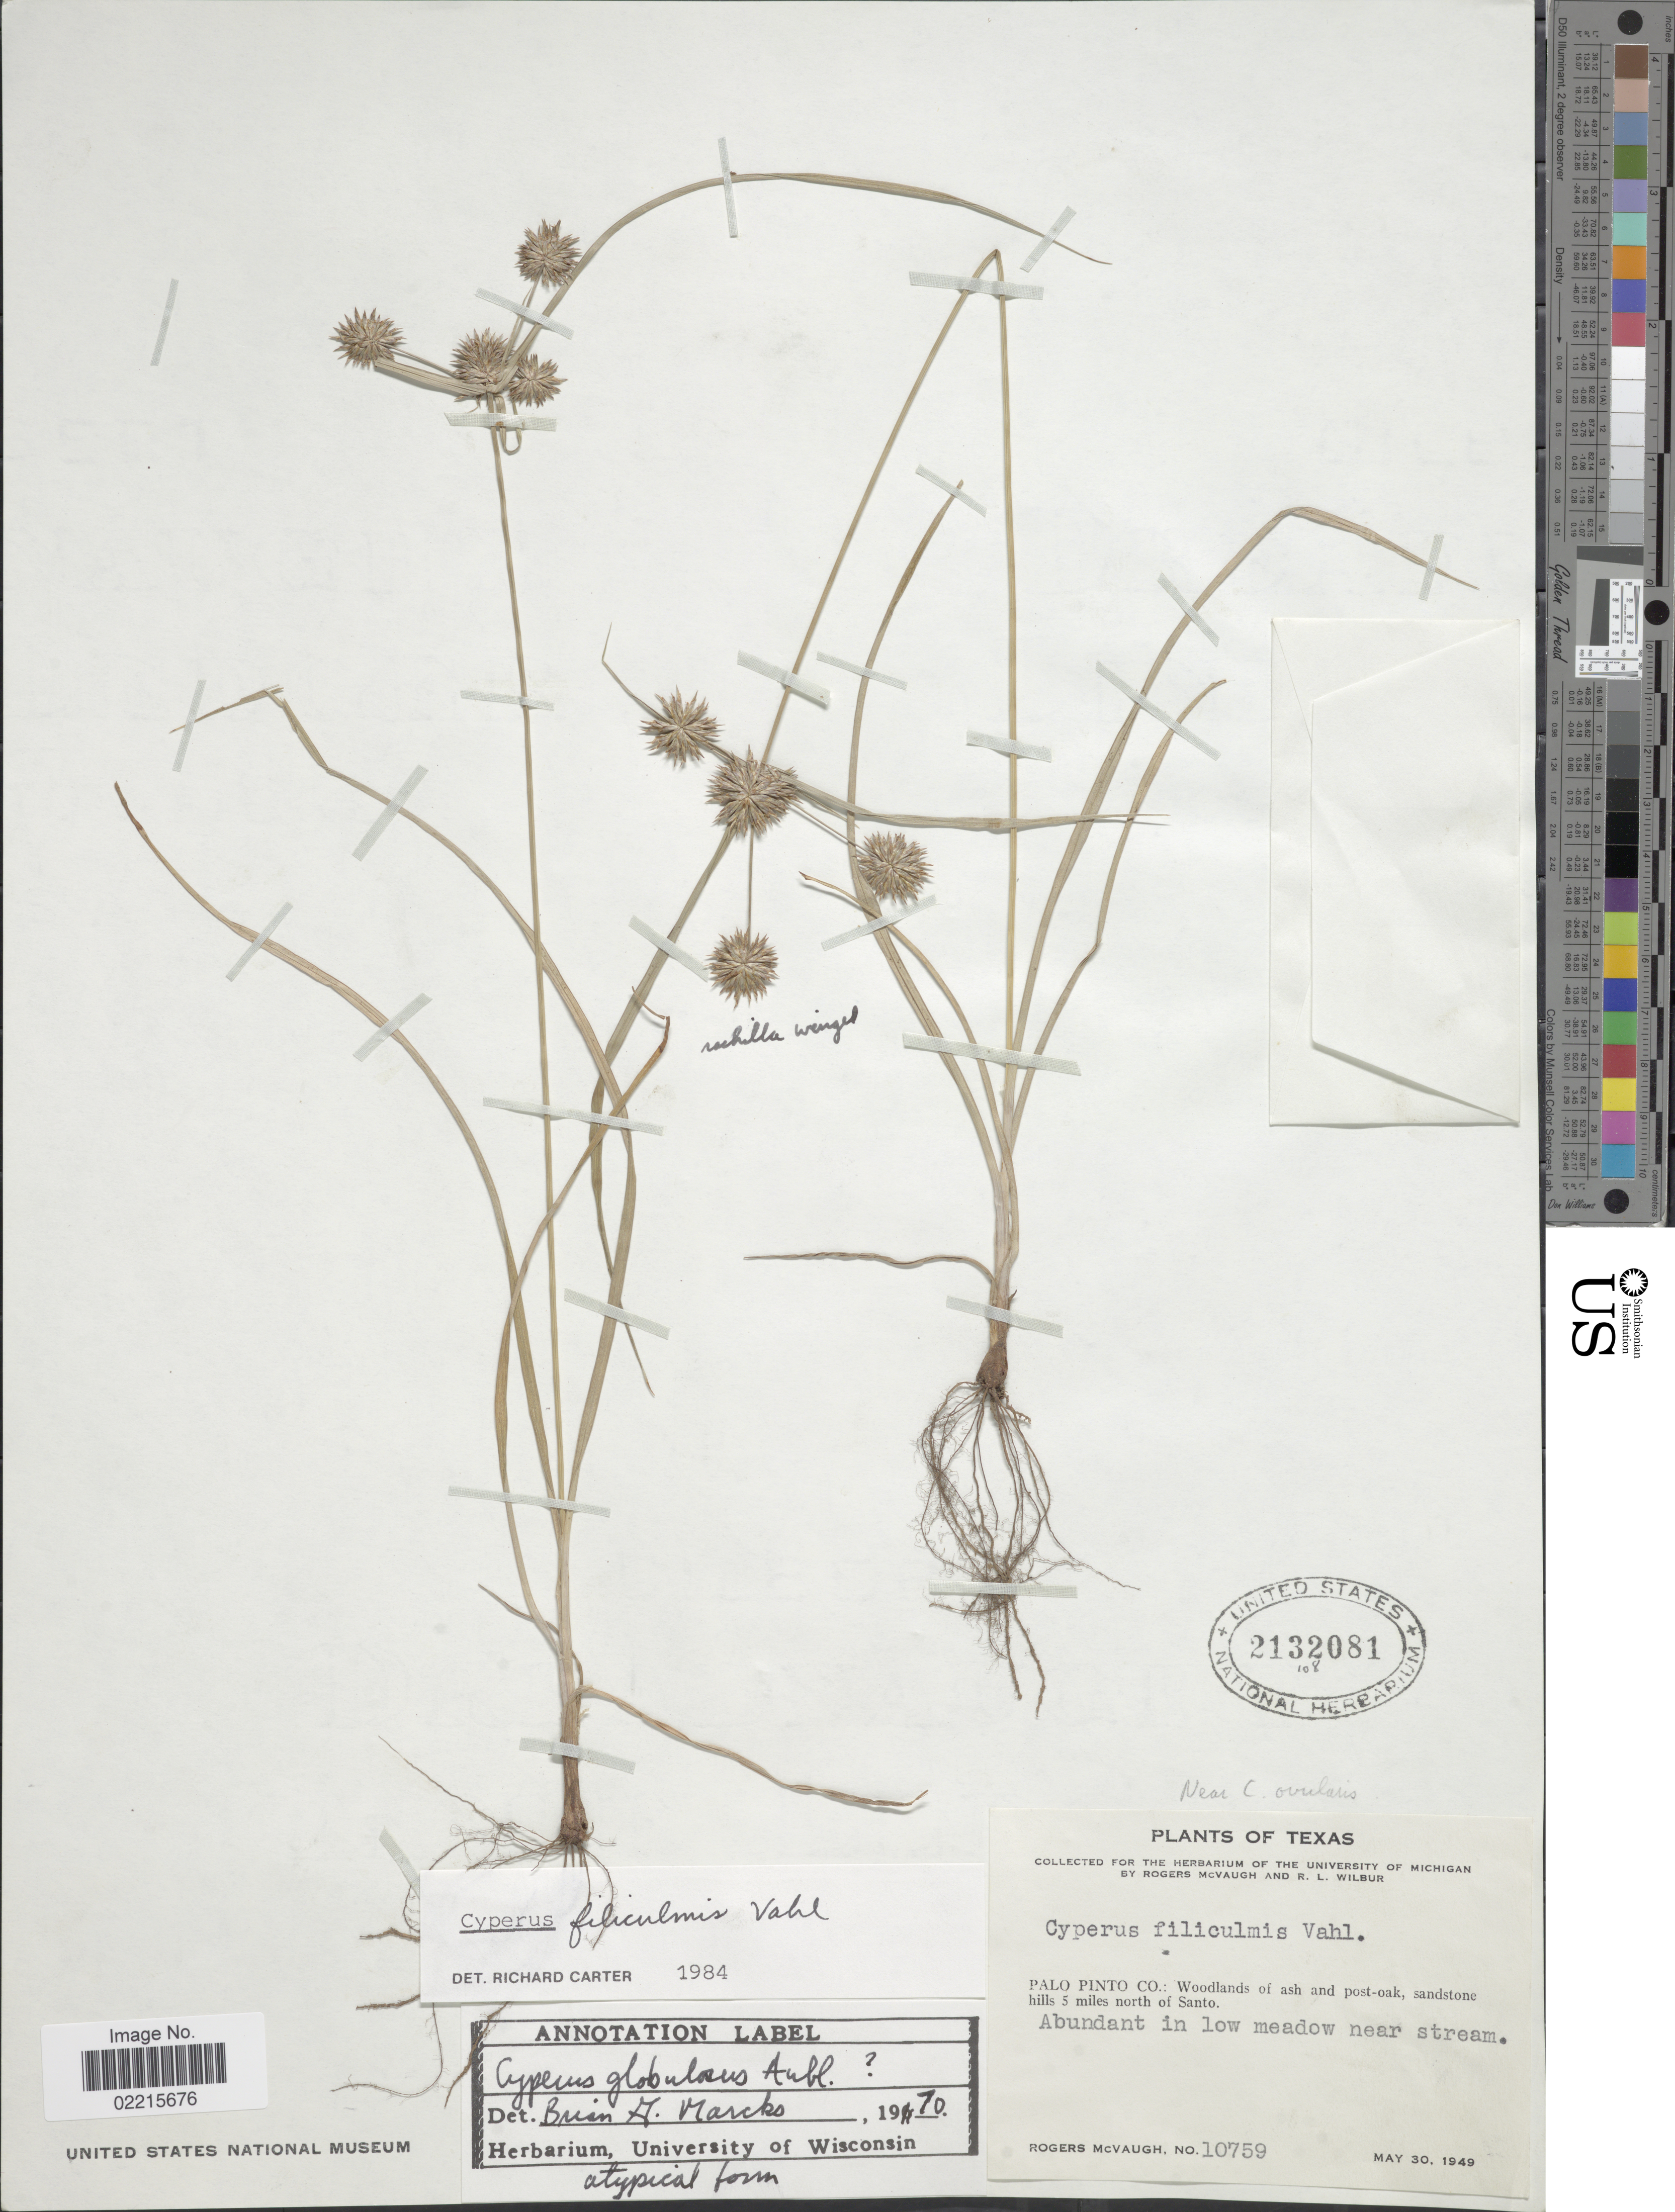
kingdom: Plantae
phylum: Tracheophyta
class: Liliopsida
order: Poales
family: Cyperaceae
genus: Cyperus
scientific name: Cyperus filiculmis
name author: Vahl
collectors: R. McVaugh & R. L. Wilbur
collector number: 10759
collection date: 1949-05-30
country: United States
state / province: Texas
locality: Palo Pinto Co.: Hills 5 miles north of Santo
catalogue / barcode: US 2132081